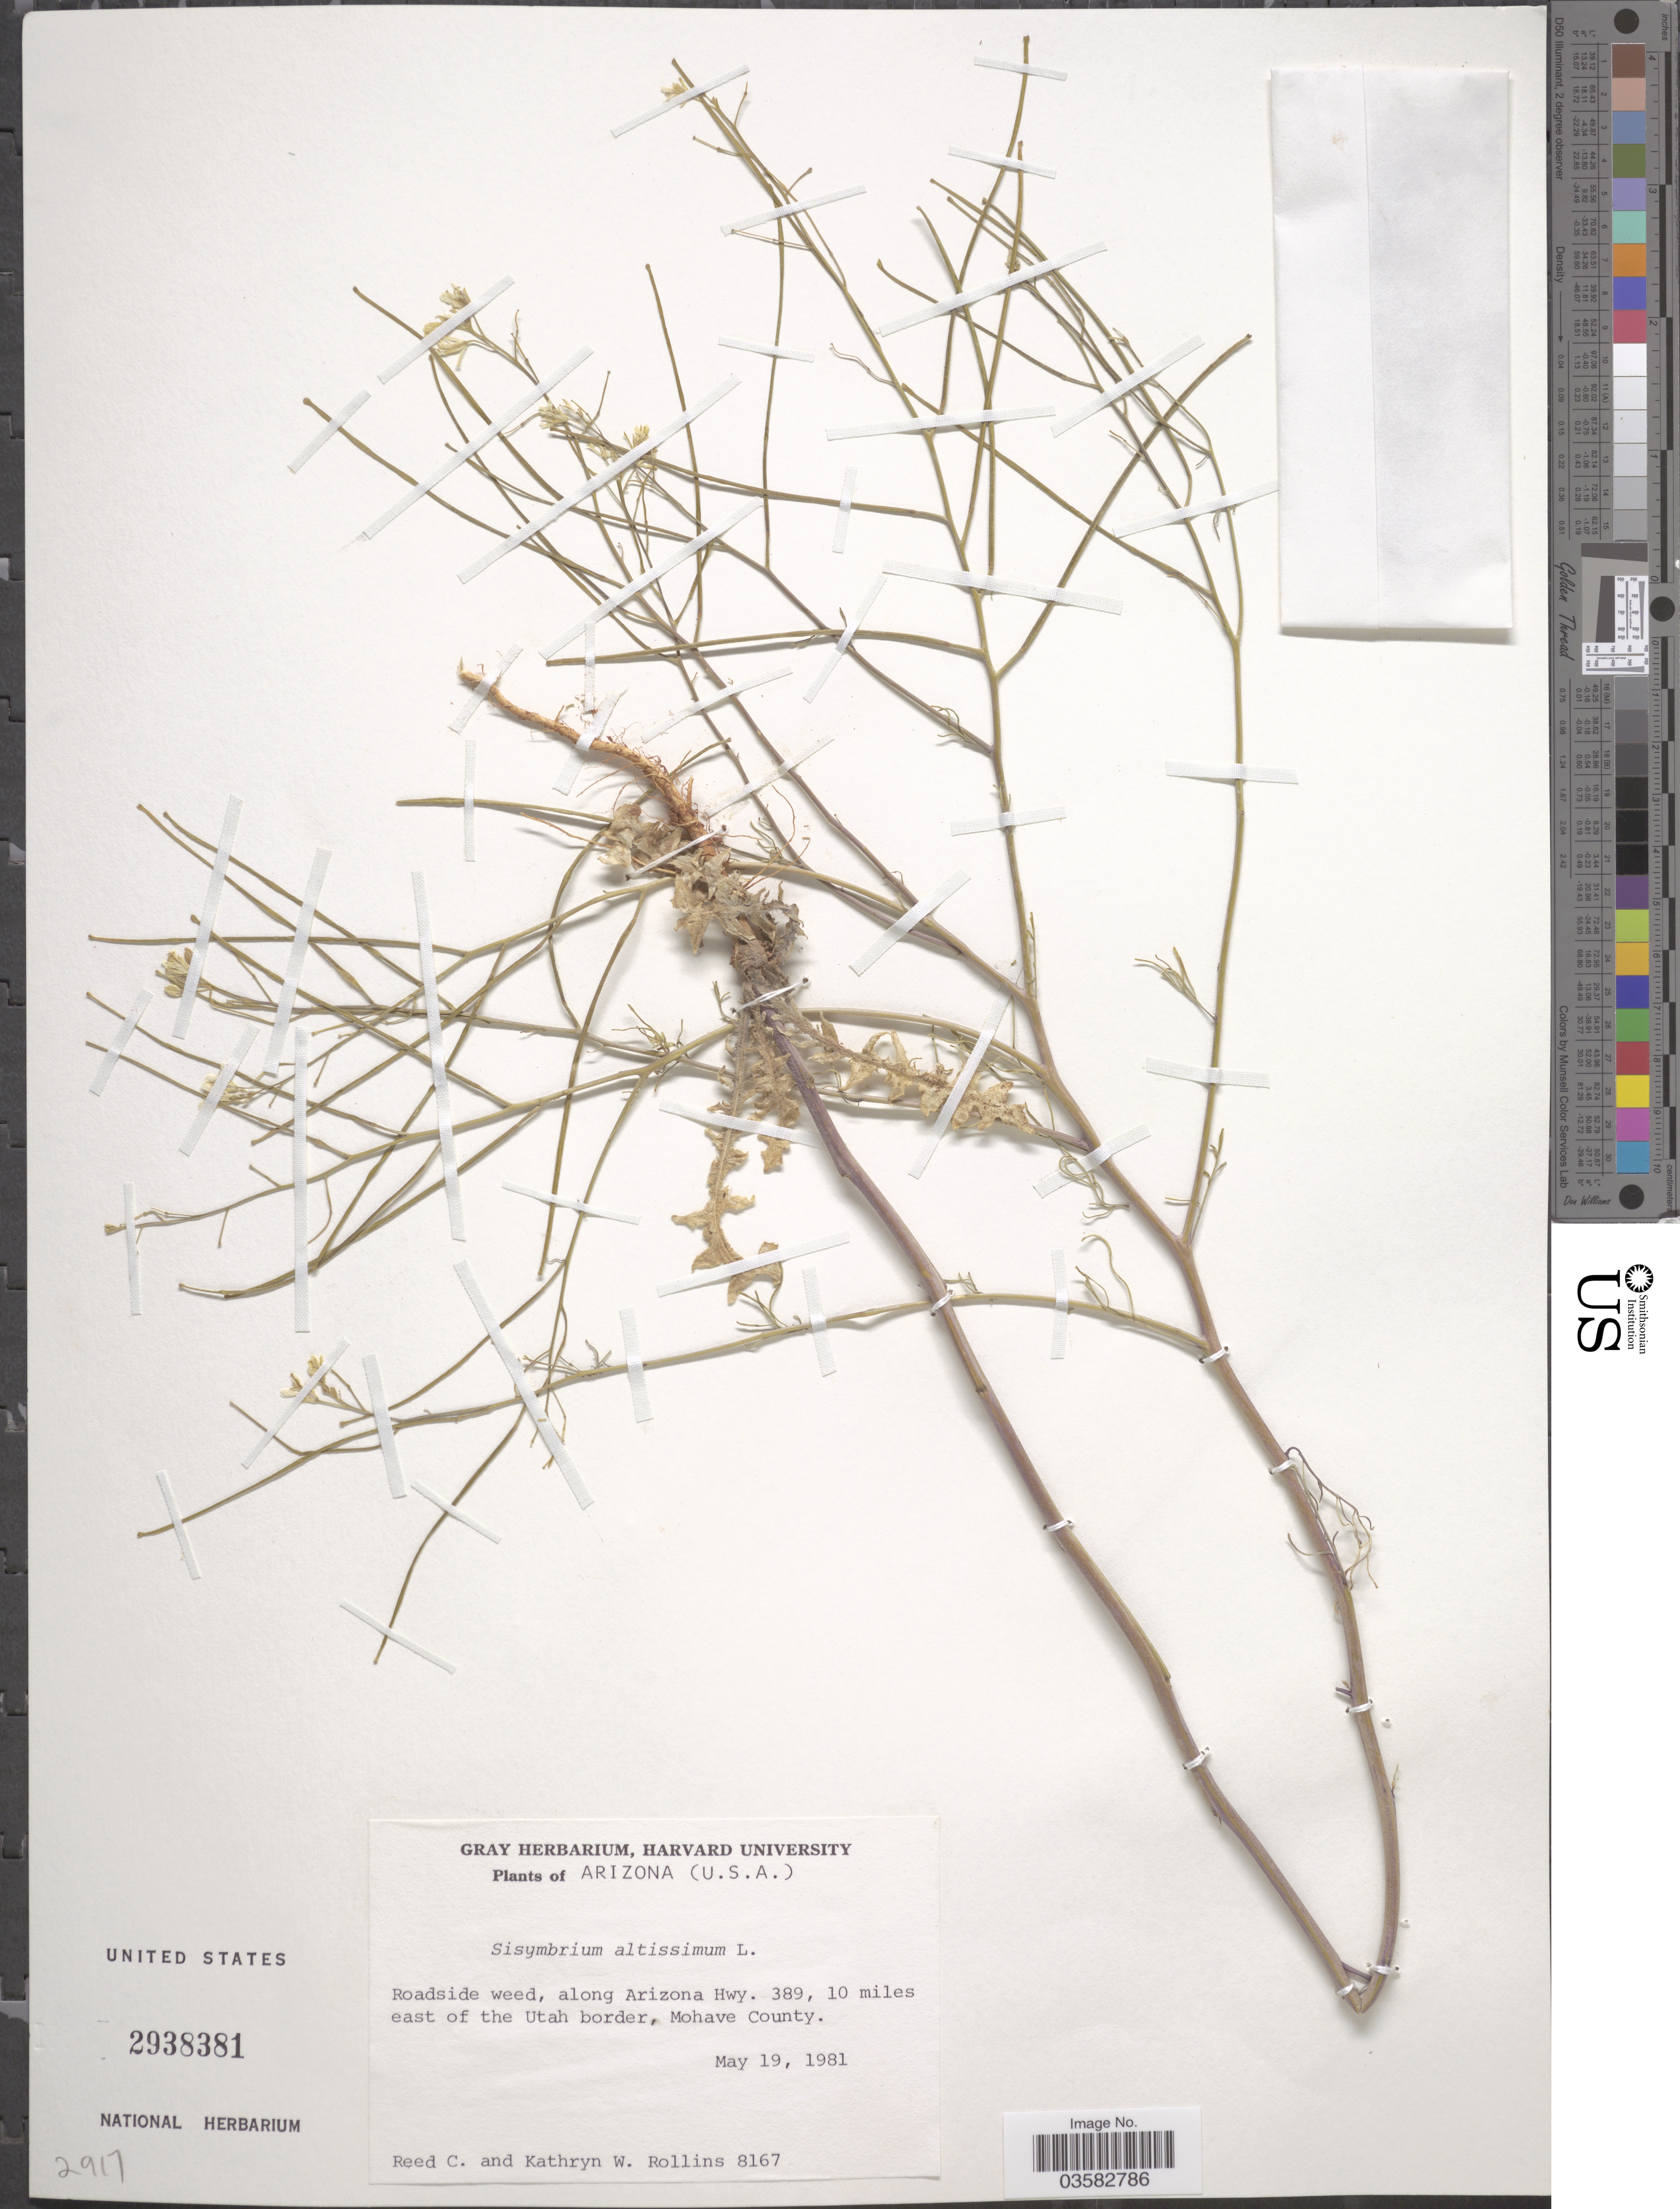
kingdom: Plantae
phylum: Tracheophyta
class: Magnoliopsida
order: Brassicales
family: Brassicaceae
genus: Sisymbrium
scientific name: Sisymbrium altissimum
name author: L.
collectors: R. C. Rollins & K. W. Rollins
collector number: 8167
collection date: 1981-05-19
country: United States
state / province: Arizona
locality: Along Arizona Hwy. 389, 10 miles east of the Utah border, Mohave County.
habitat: roadside weed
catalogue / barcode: US 2938381